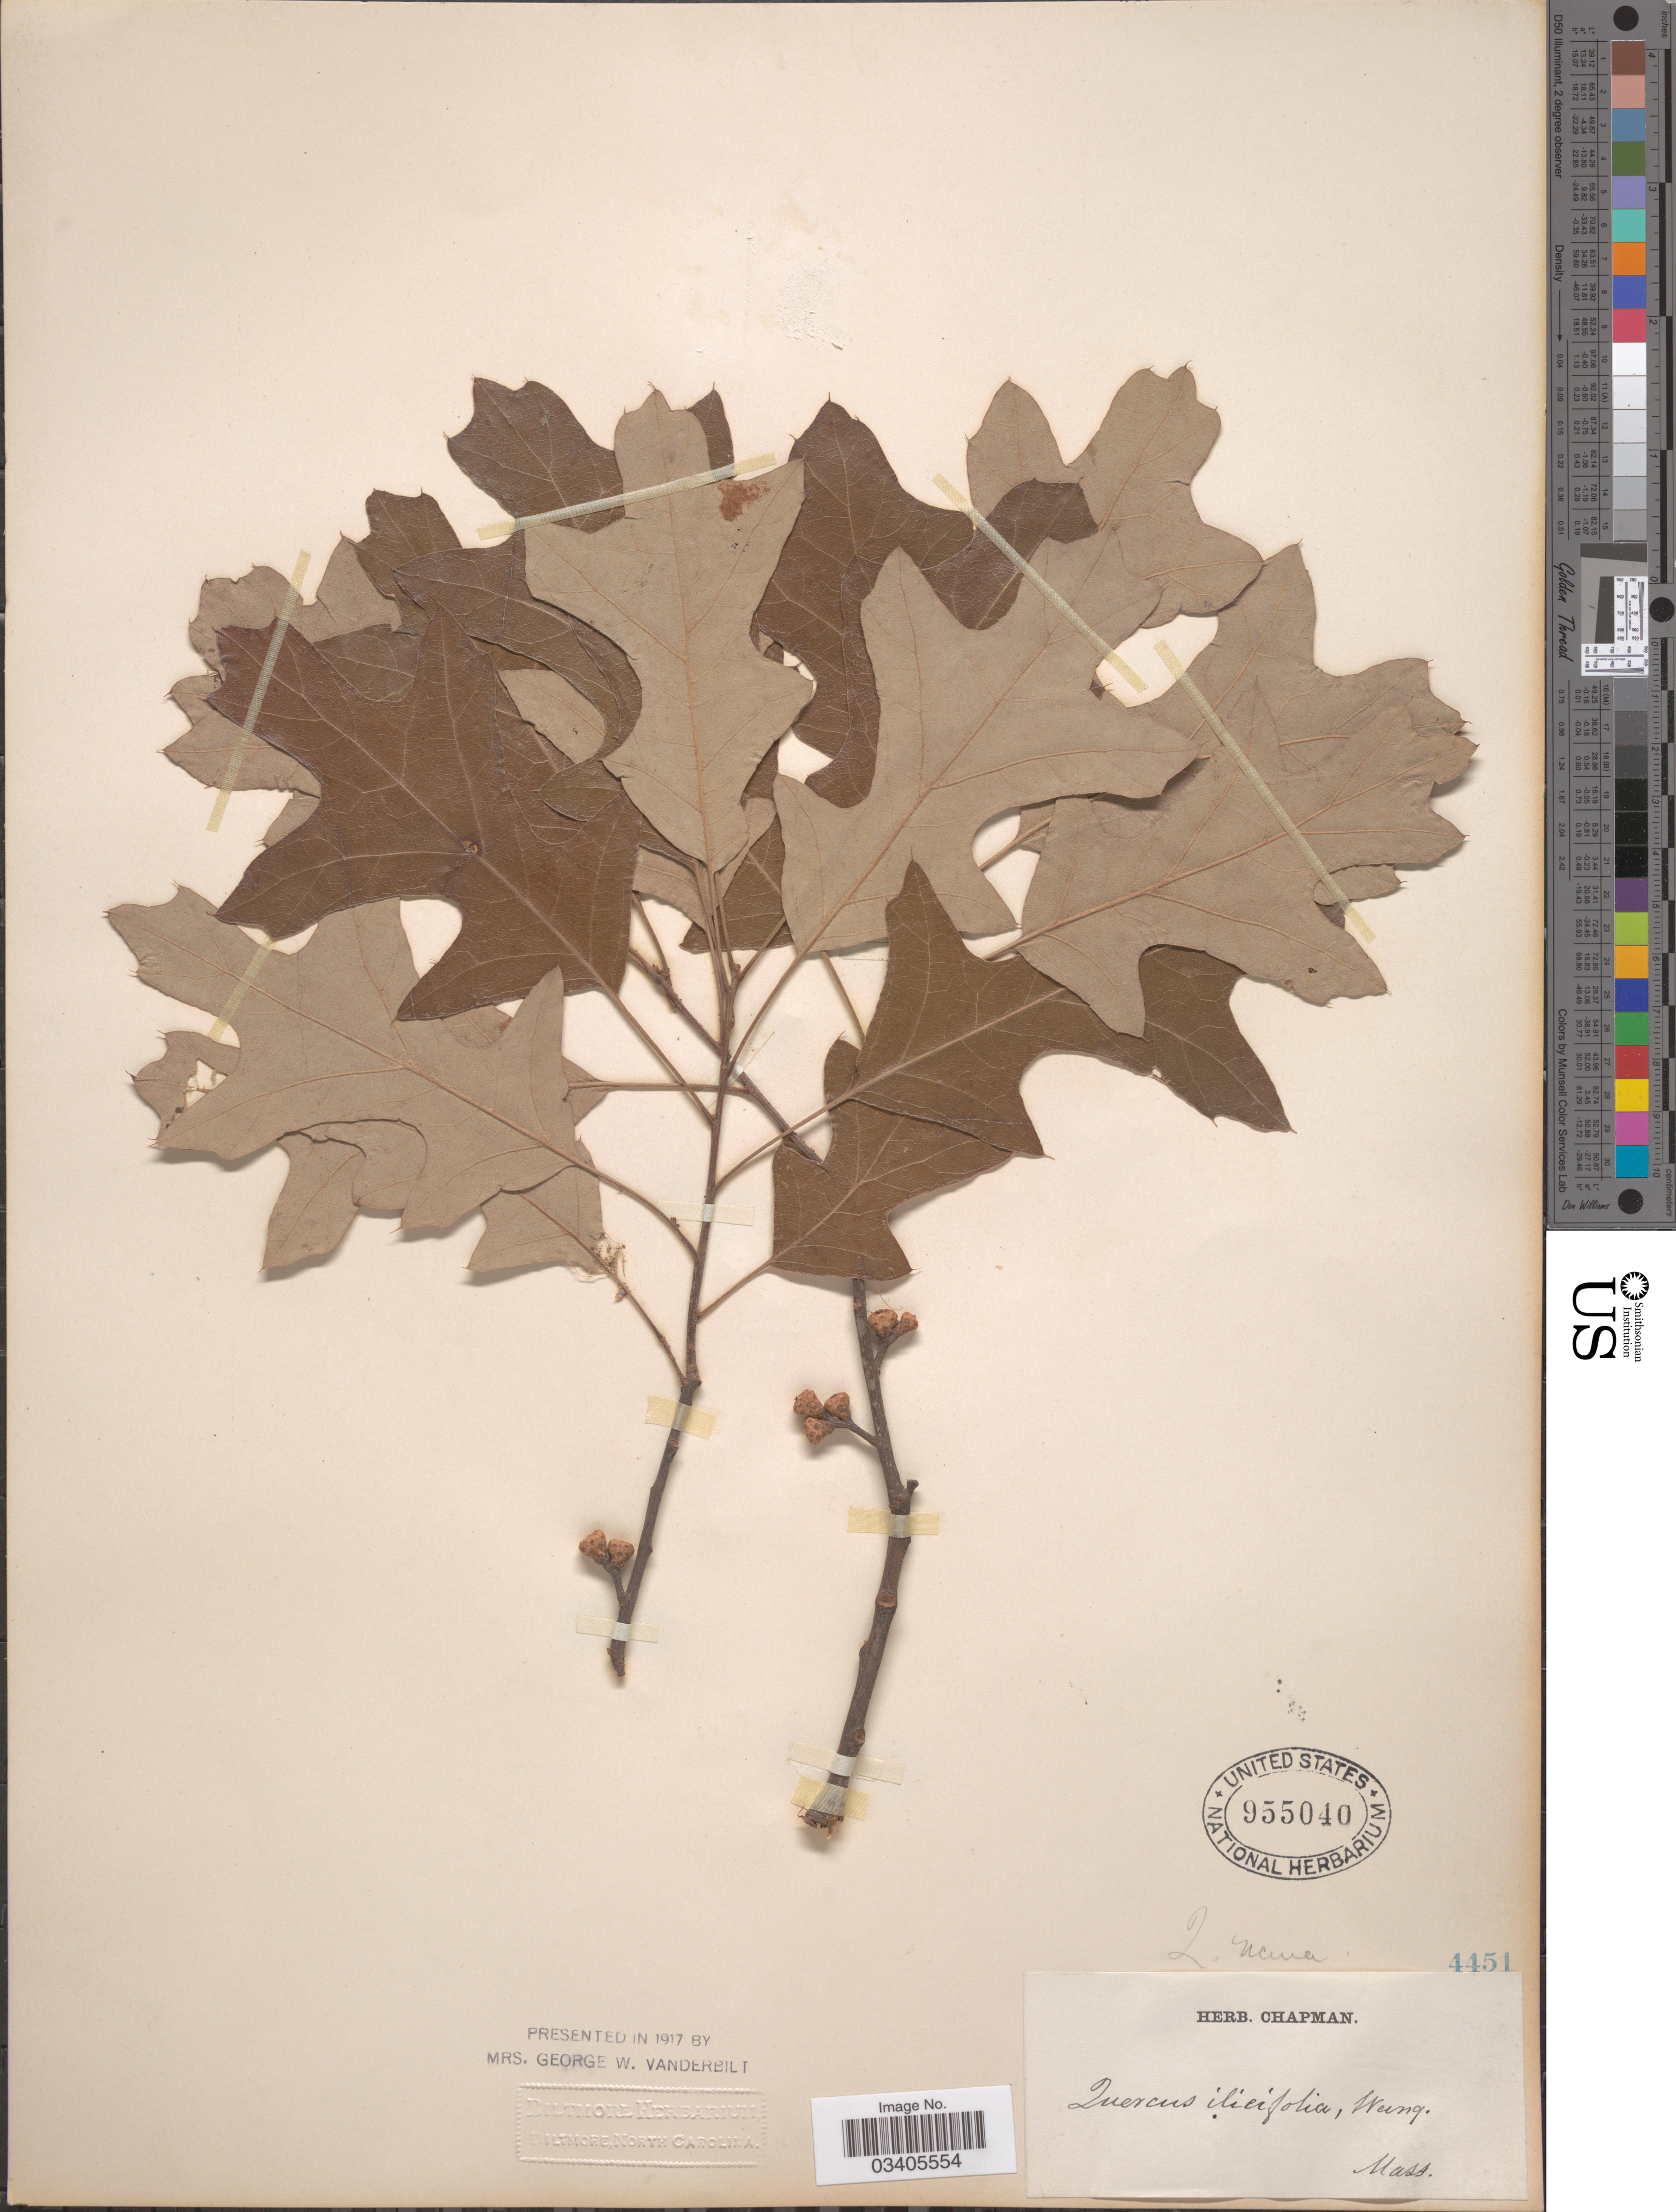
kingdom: Plantae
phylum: Tracheophyta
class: Magnoliopsida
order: Fagales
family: Fagaceae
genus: Quercus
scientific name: Quercus ilicifolia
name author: Wangenh.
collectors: ex herb. Chapman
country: United States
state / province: Massachusetts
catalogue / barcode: US 955040